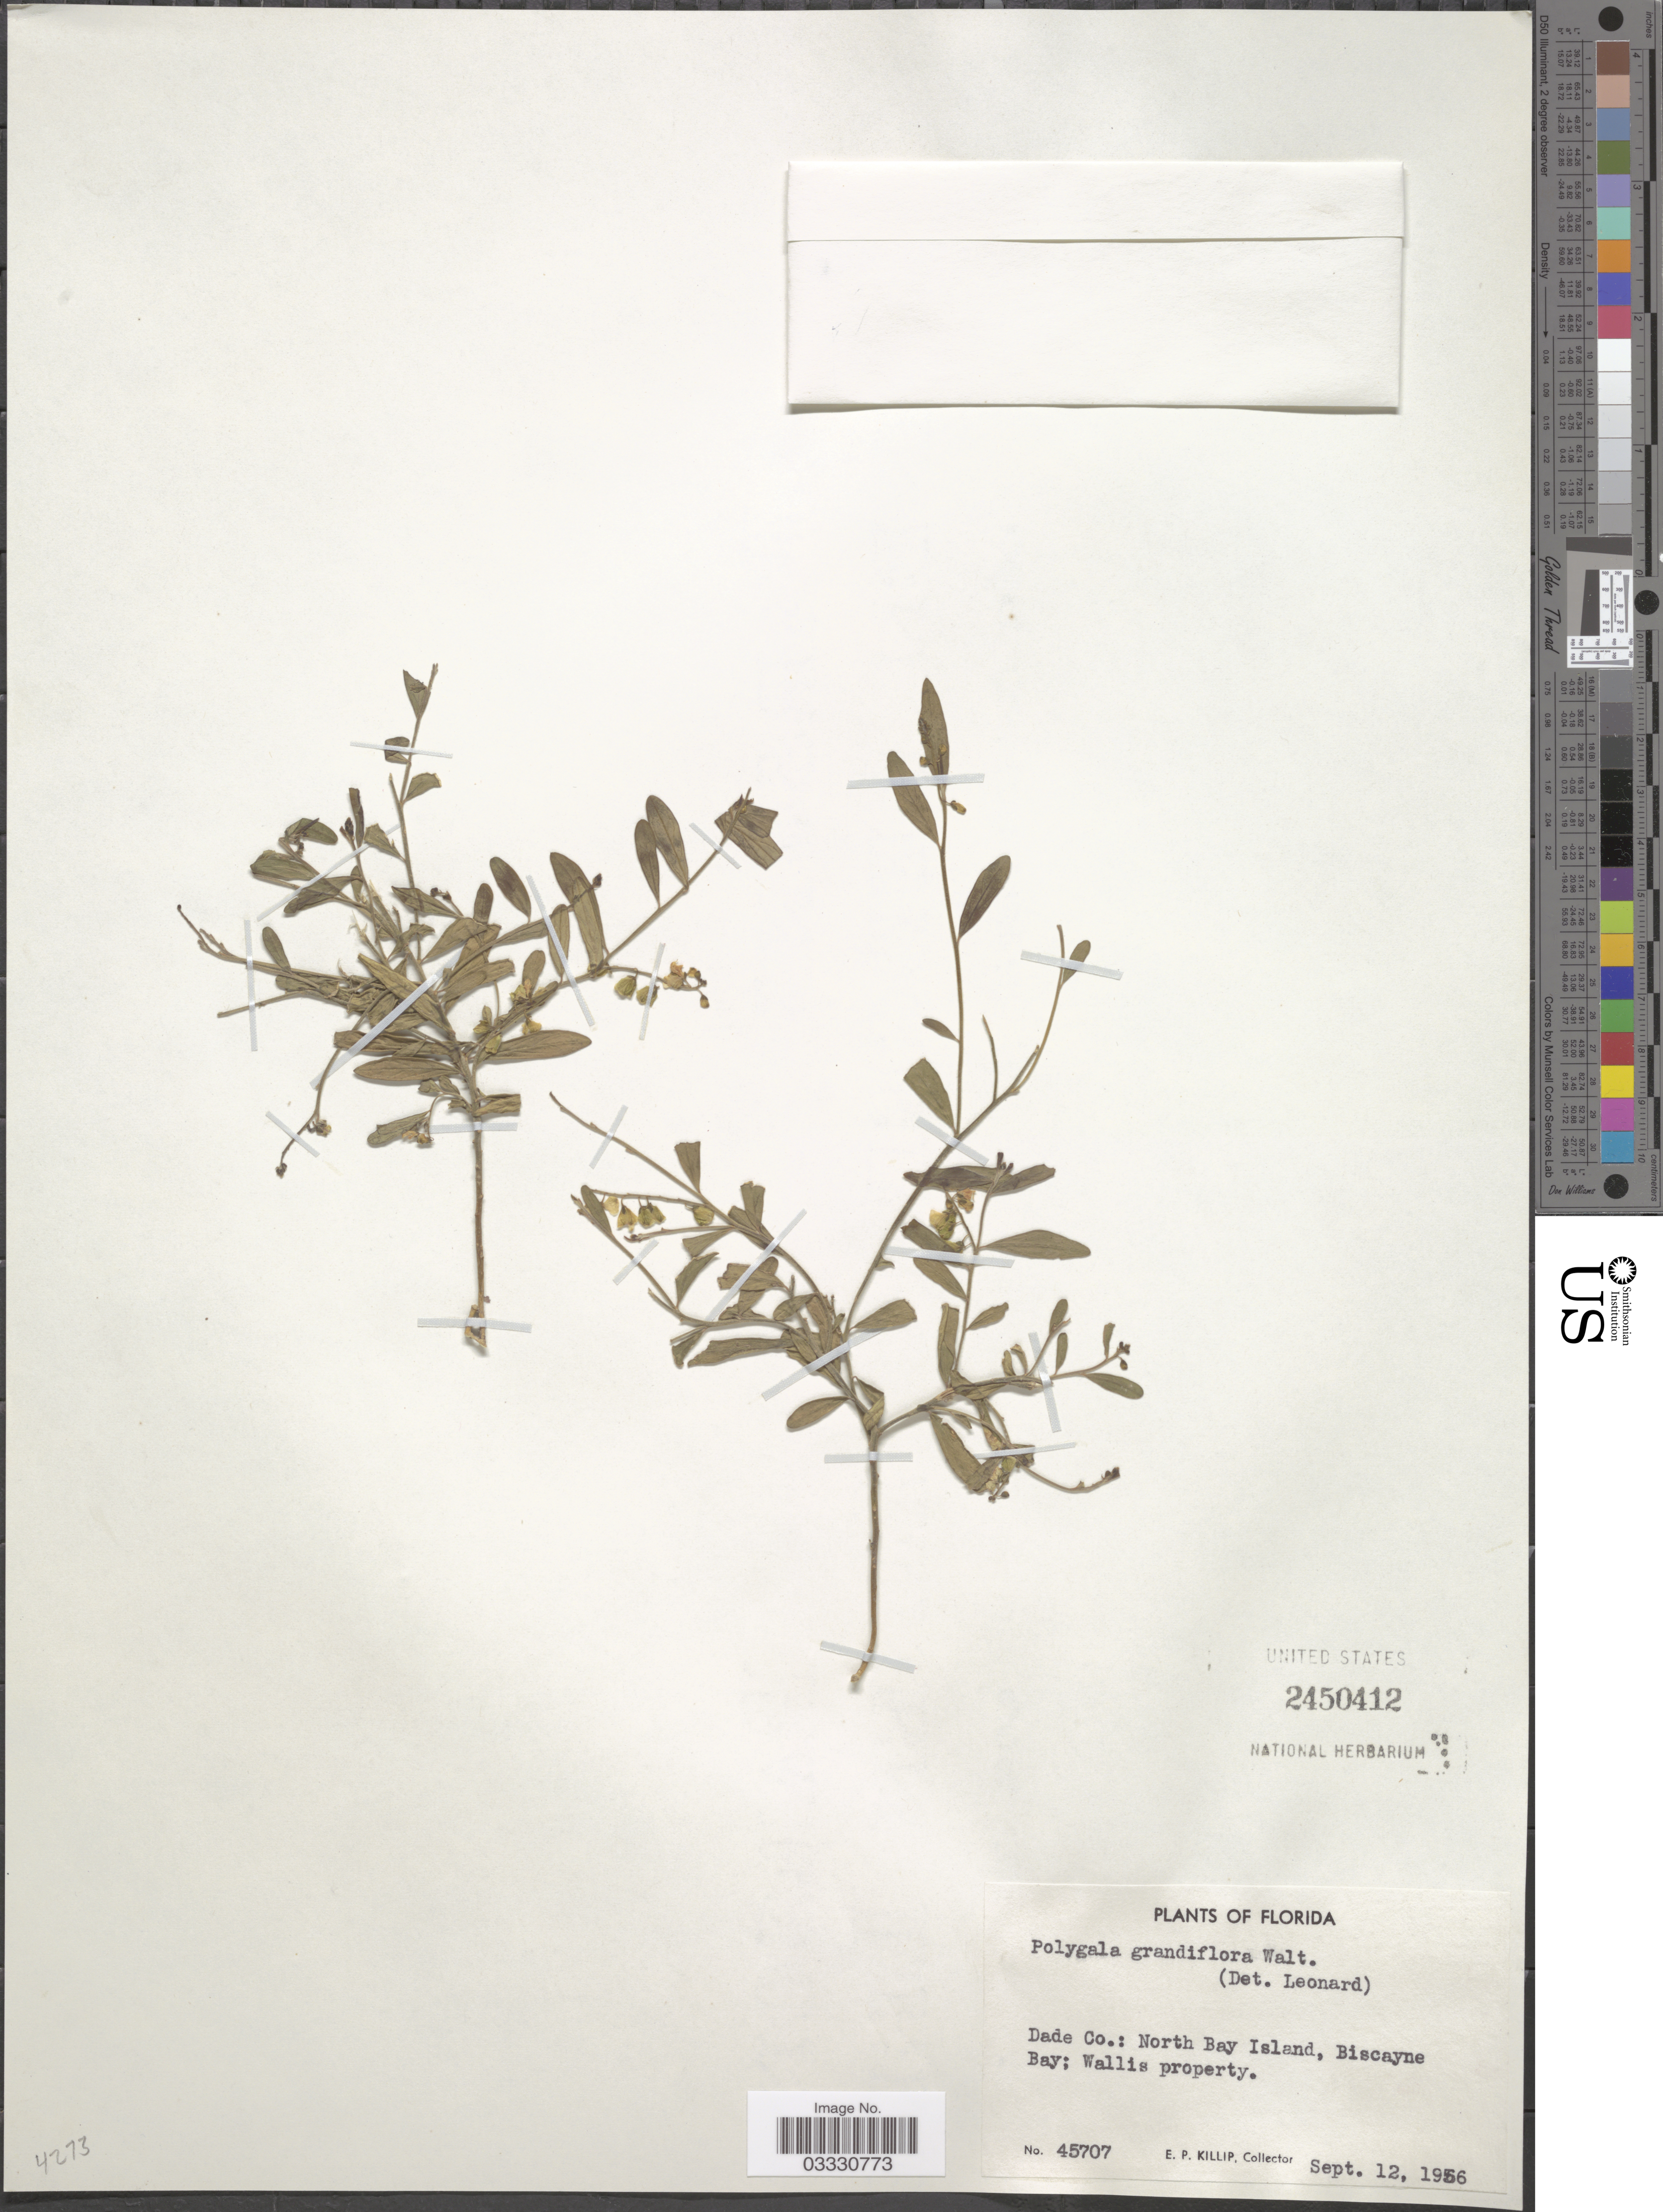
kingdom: Plantae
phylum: Tracheophyta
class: Magnoliopsida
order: Fabales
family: Polygalaceae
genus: Asemeia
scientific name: Asemeia grandiflora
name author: (Walter) Small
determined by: Strong, Mark T., (BOT), Smithsonian Institution - National Museum of Natural History (UNITED STATES)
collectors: E. P. Killip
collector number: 45707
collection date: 1956-09-12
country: United States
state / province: Florida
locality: Dade Co.: North Bay Island, Biscayne Bay; Wallis property.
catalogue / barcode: US 2450412